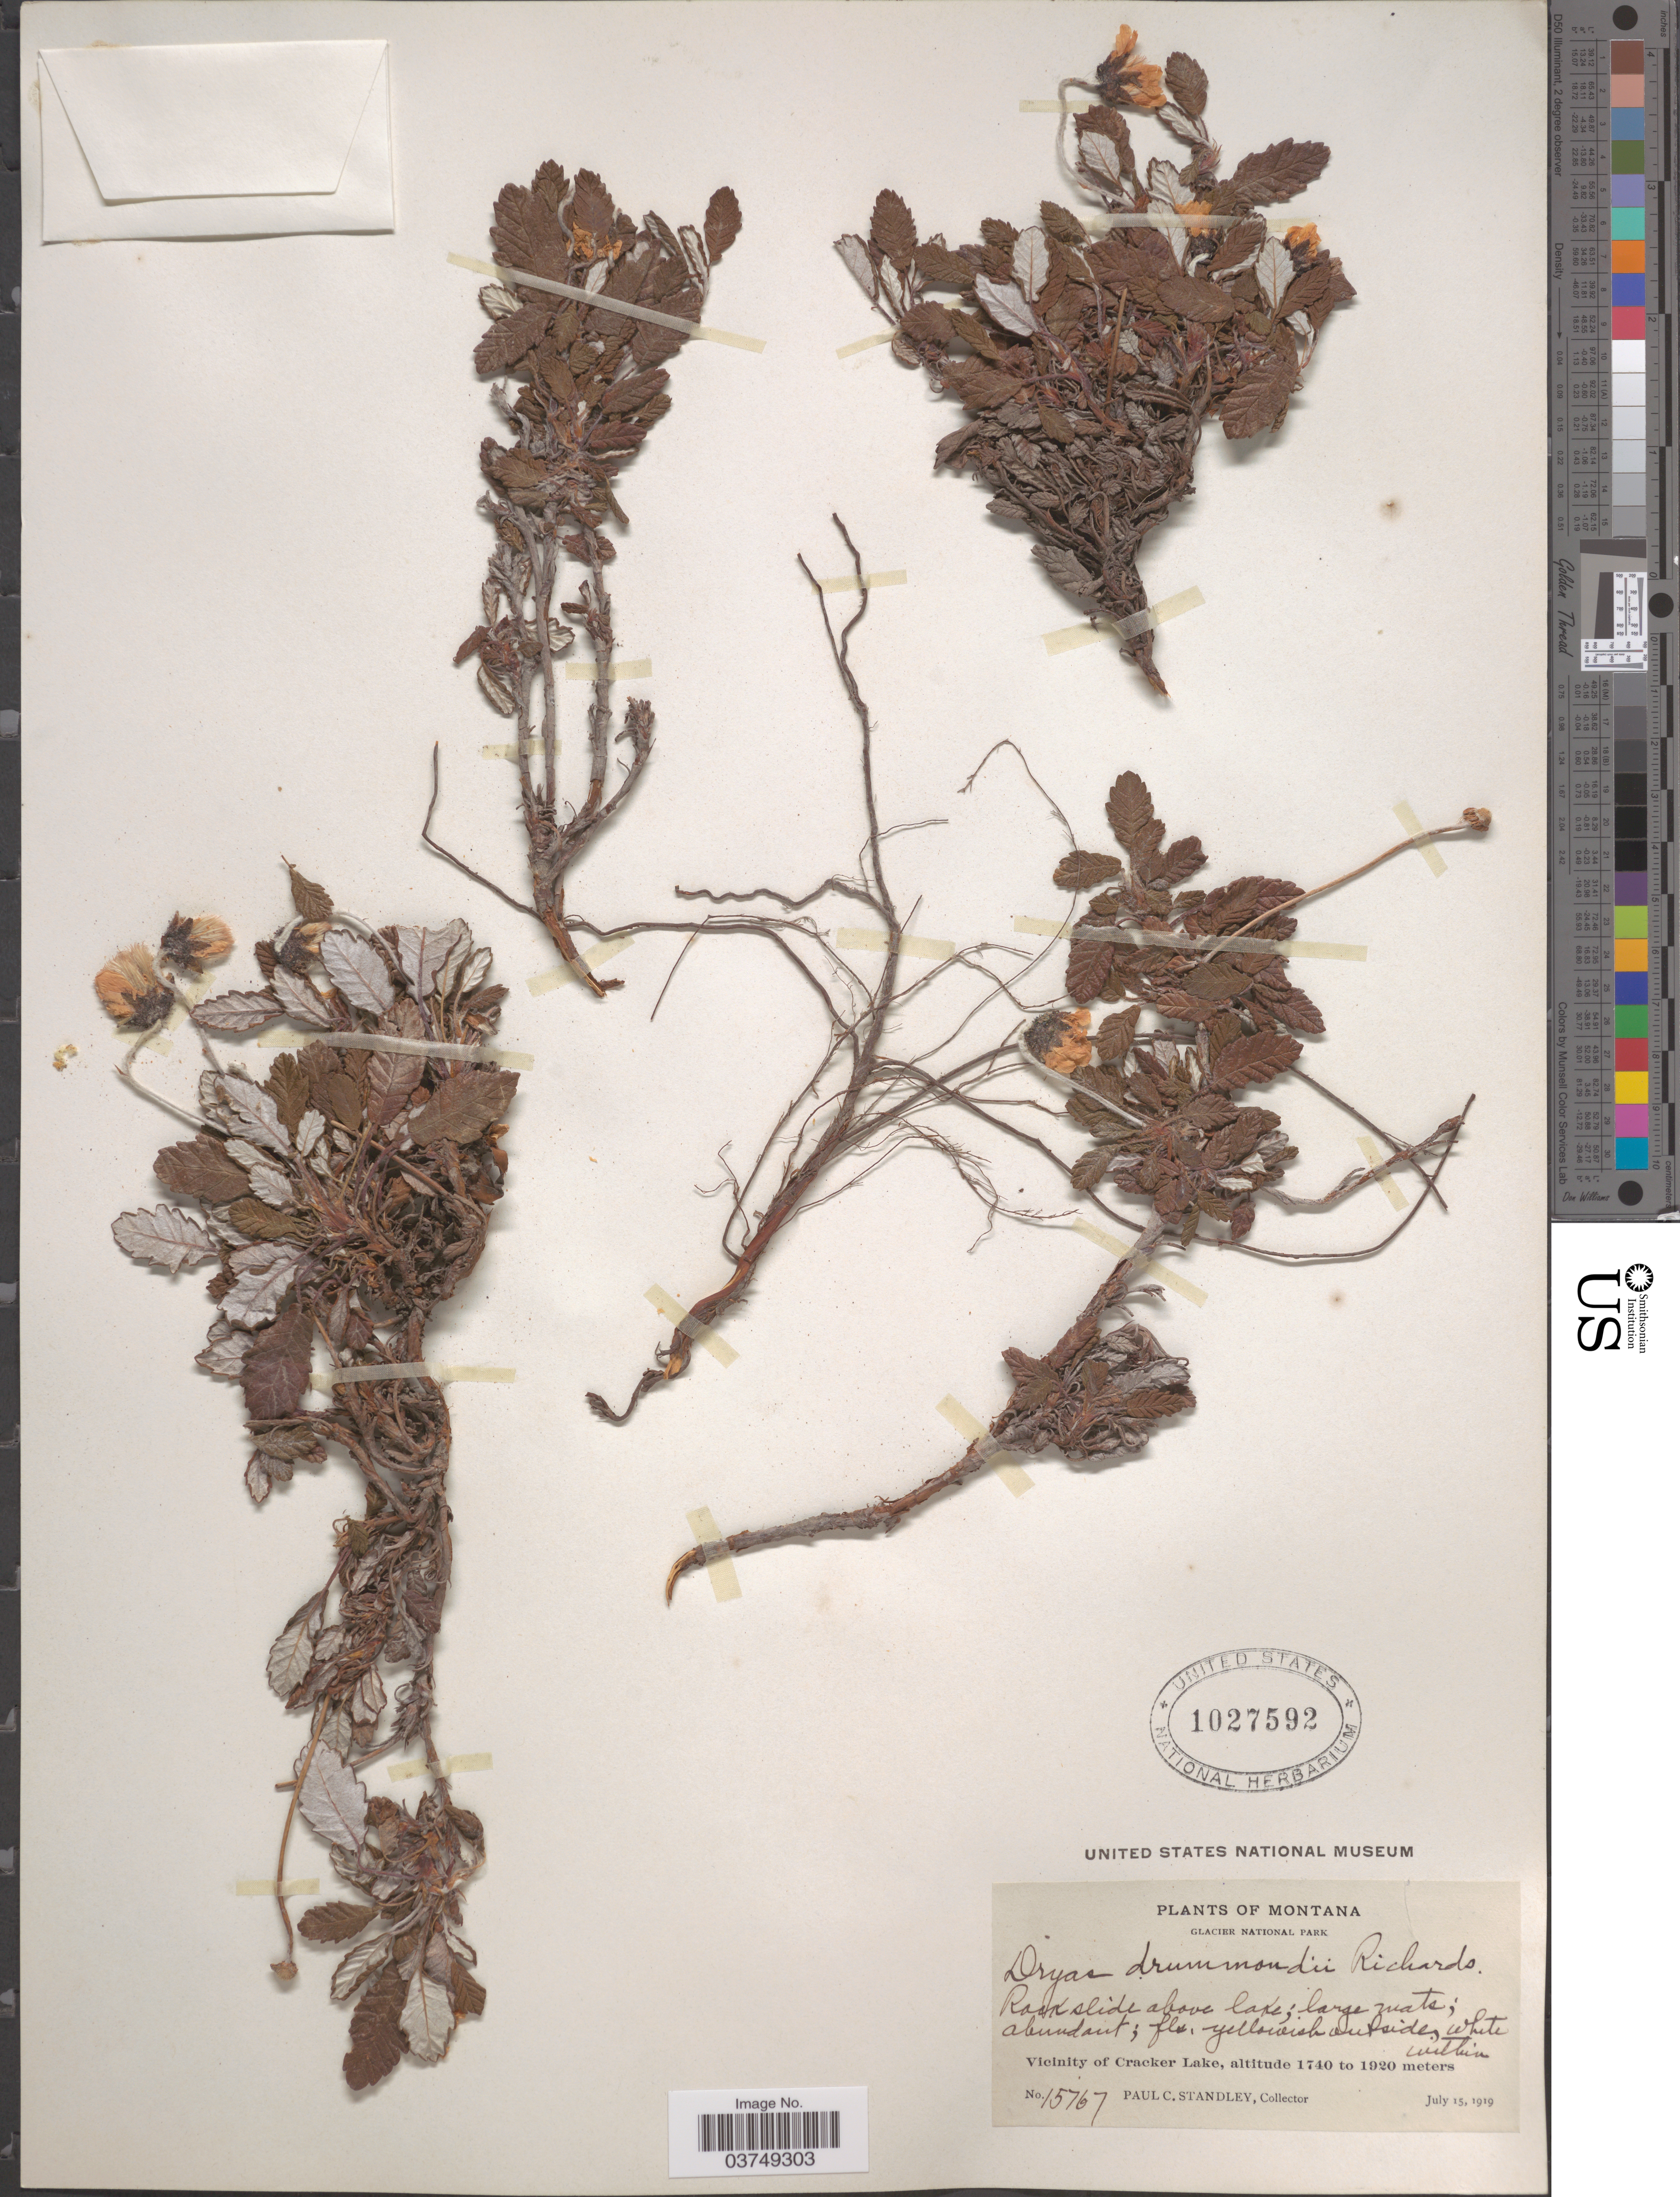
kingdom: Plantae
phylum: Tracheophyta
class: Magnoliopsida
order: Rosales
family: Rosaceae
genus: Dryas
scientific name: Dryas drummondii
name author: Hook. & Richardson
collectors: P. C. Standley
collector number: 15767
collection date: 1919-07-15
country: United States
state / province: Montana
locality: Glacier National Park. Rock slide above lake. Vicinity of Cracker Lake.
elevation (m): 1740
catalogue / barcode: US 1027592